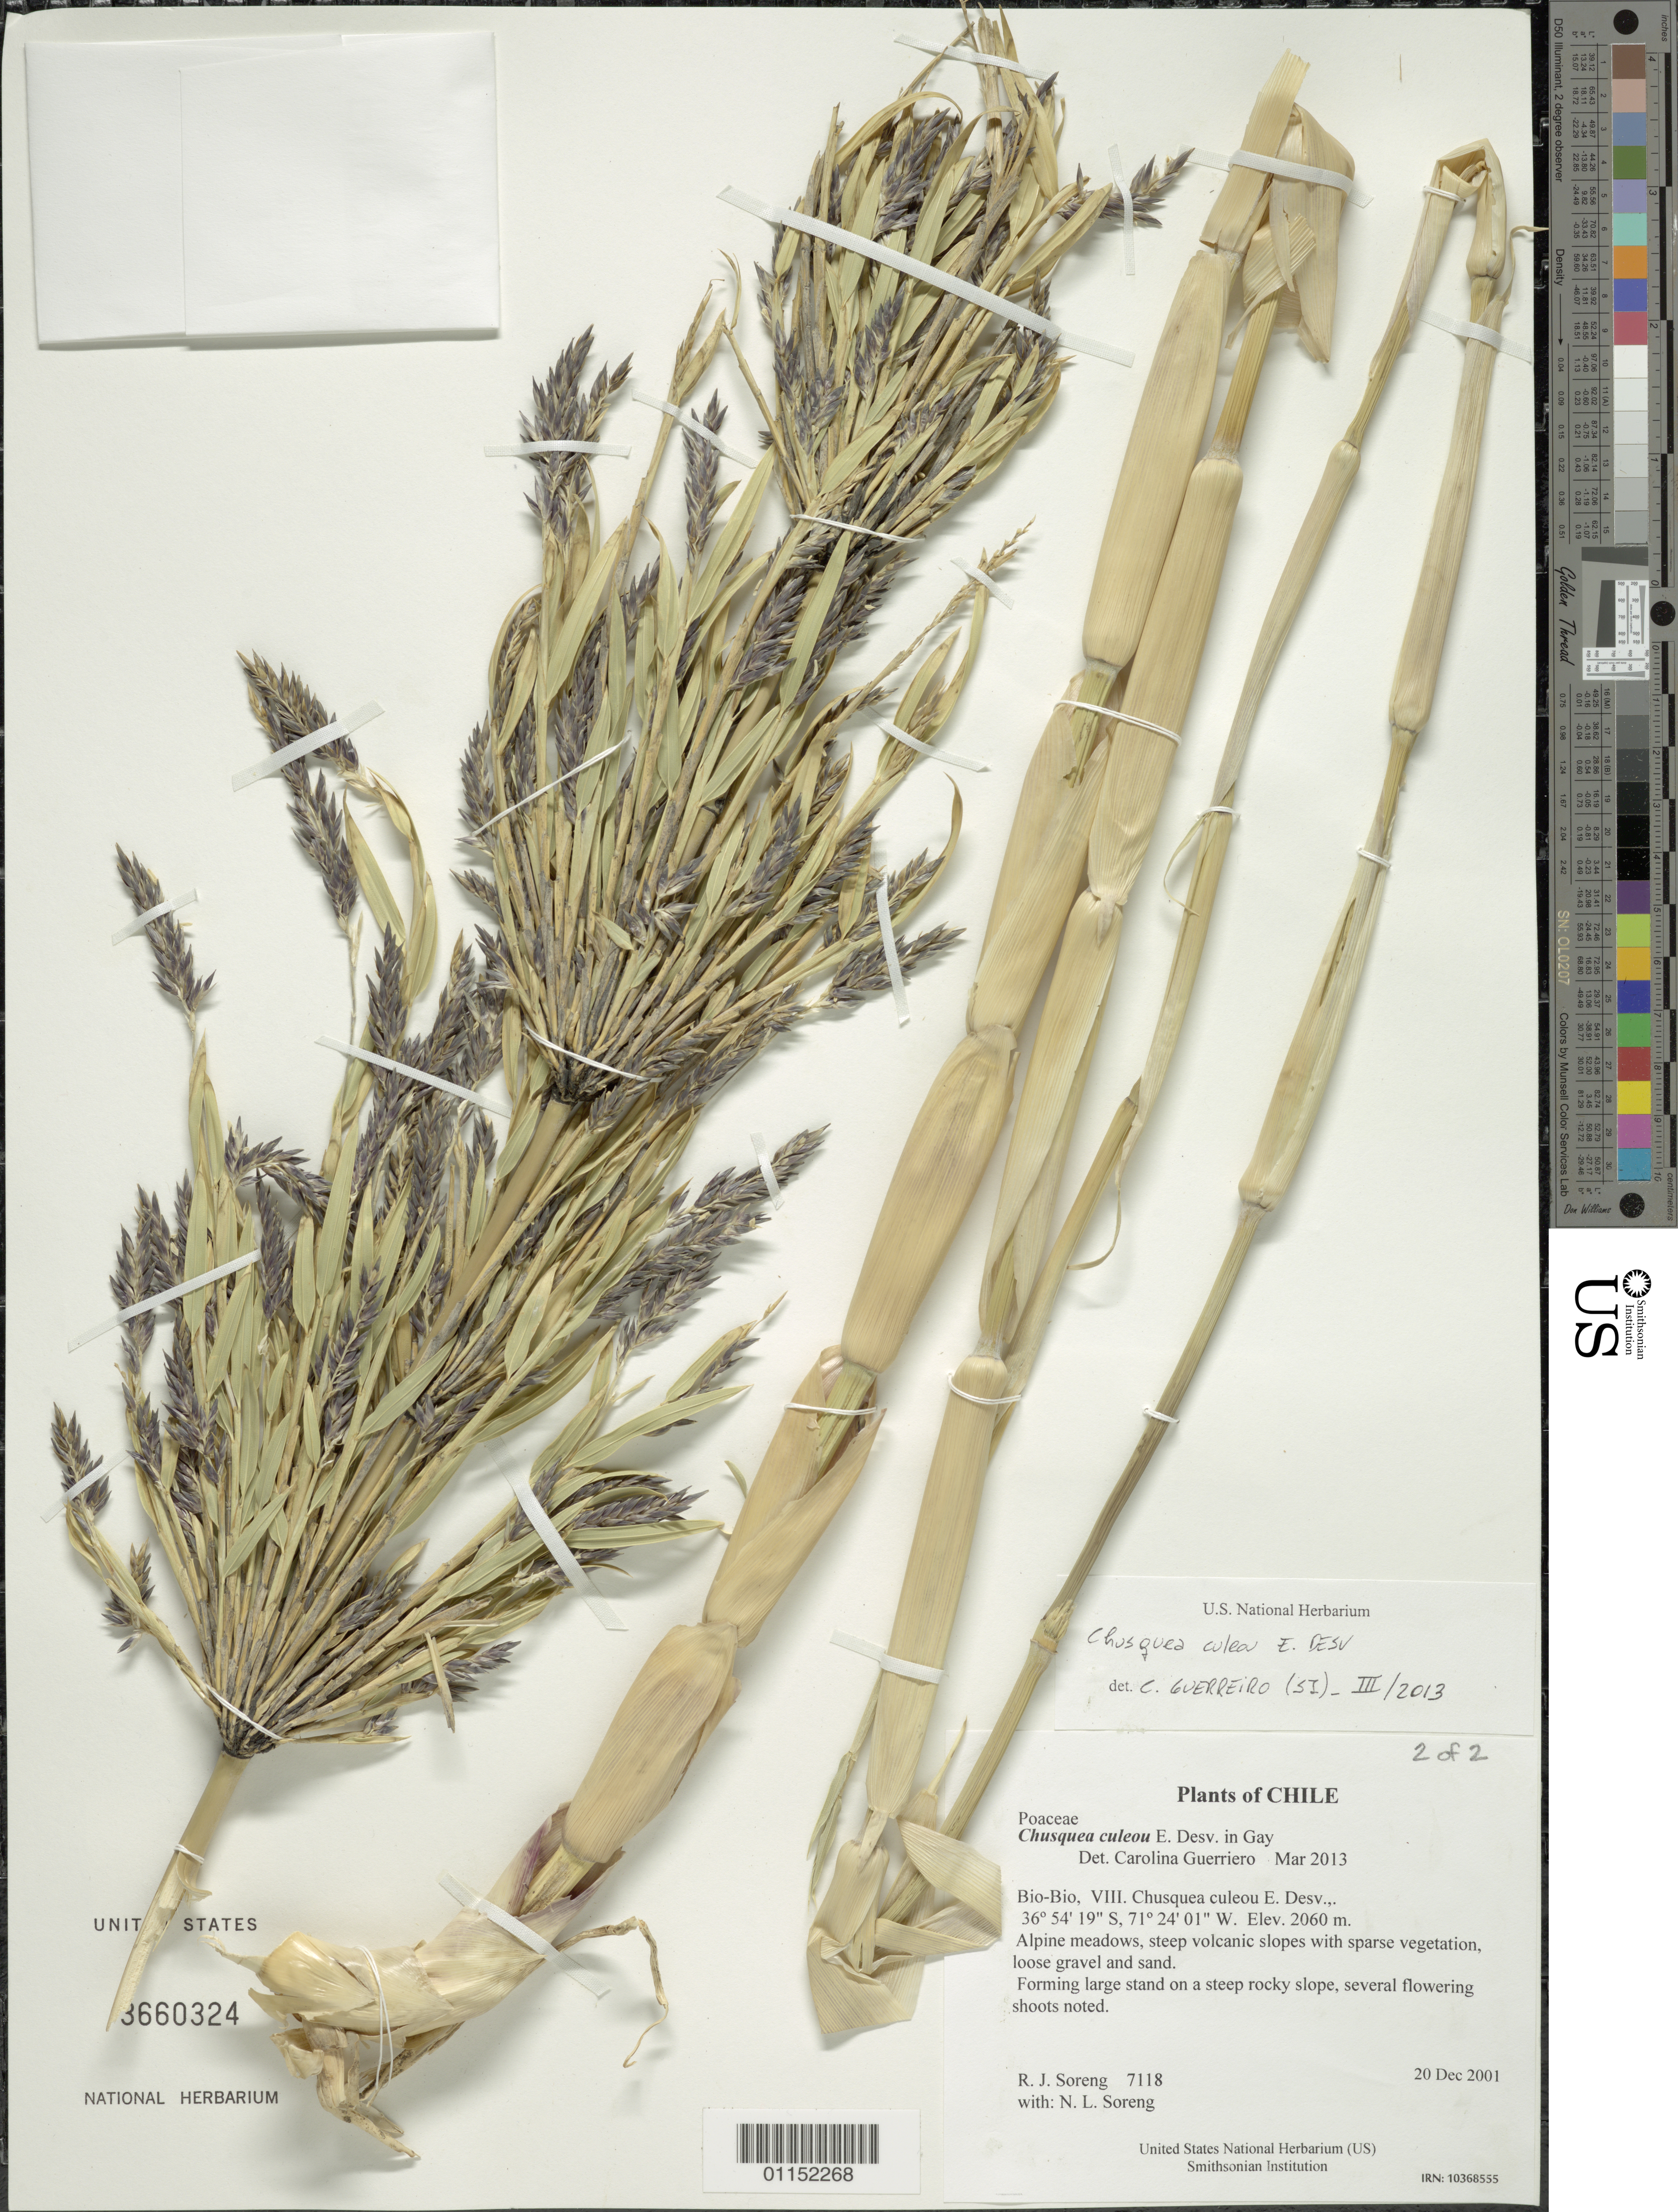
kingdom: Plantae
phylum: Tracheophyta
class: Liliopsida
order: Poales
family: Poaceae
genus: Chusquea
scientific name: Chusquea andina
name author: Phil.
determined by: McMurchie, Elizabeth, (UNITED STATES)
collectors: R. J. Soreng & N. L. Soreng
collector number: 7118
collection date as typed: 20 Dec 2001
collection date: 2001-12-20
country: Chile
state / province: Bio-Bío (VIII)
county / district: VIII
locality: Chusquea culeou E. Desv.,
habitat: Alpine meadows, steep volcanic slopes with sparse vegetation, loose gravel and sand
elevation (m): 2060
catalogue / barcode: US 3660324